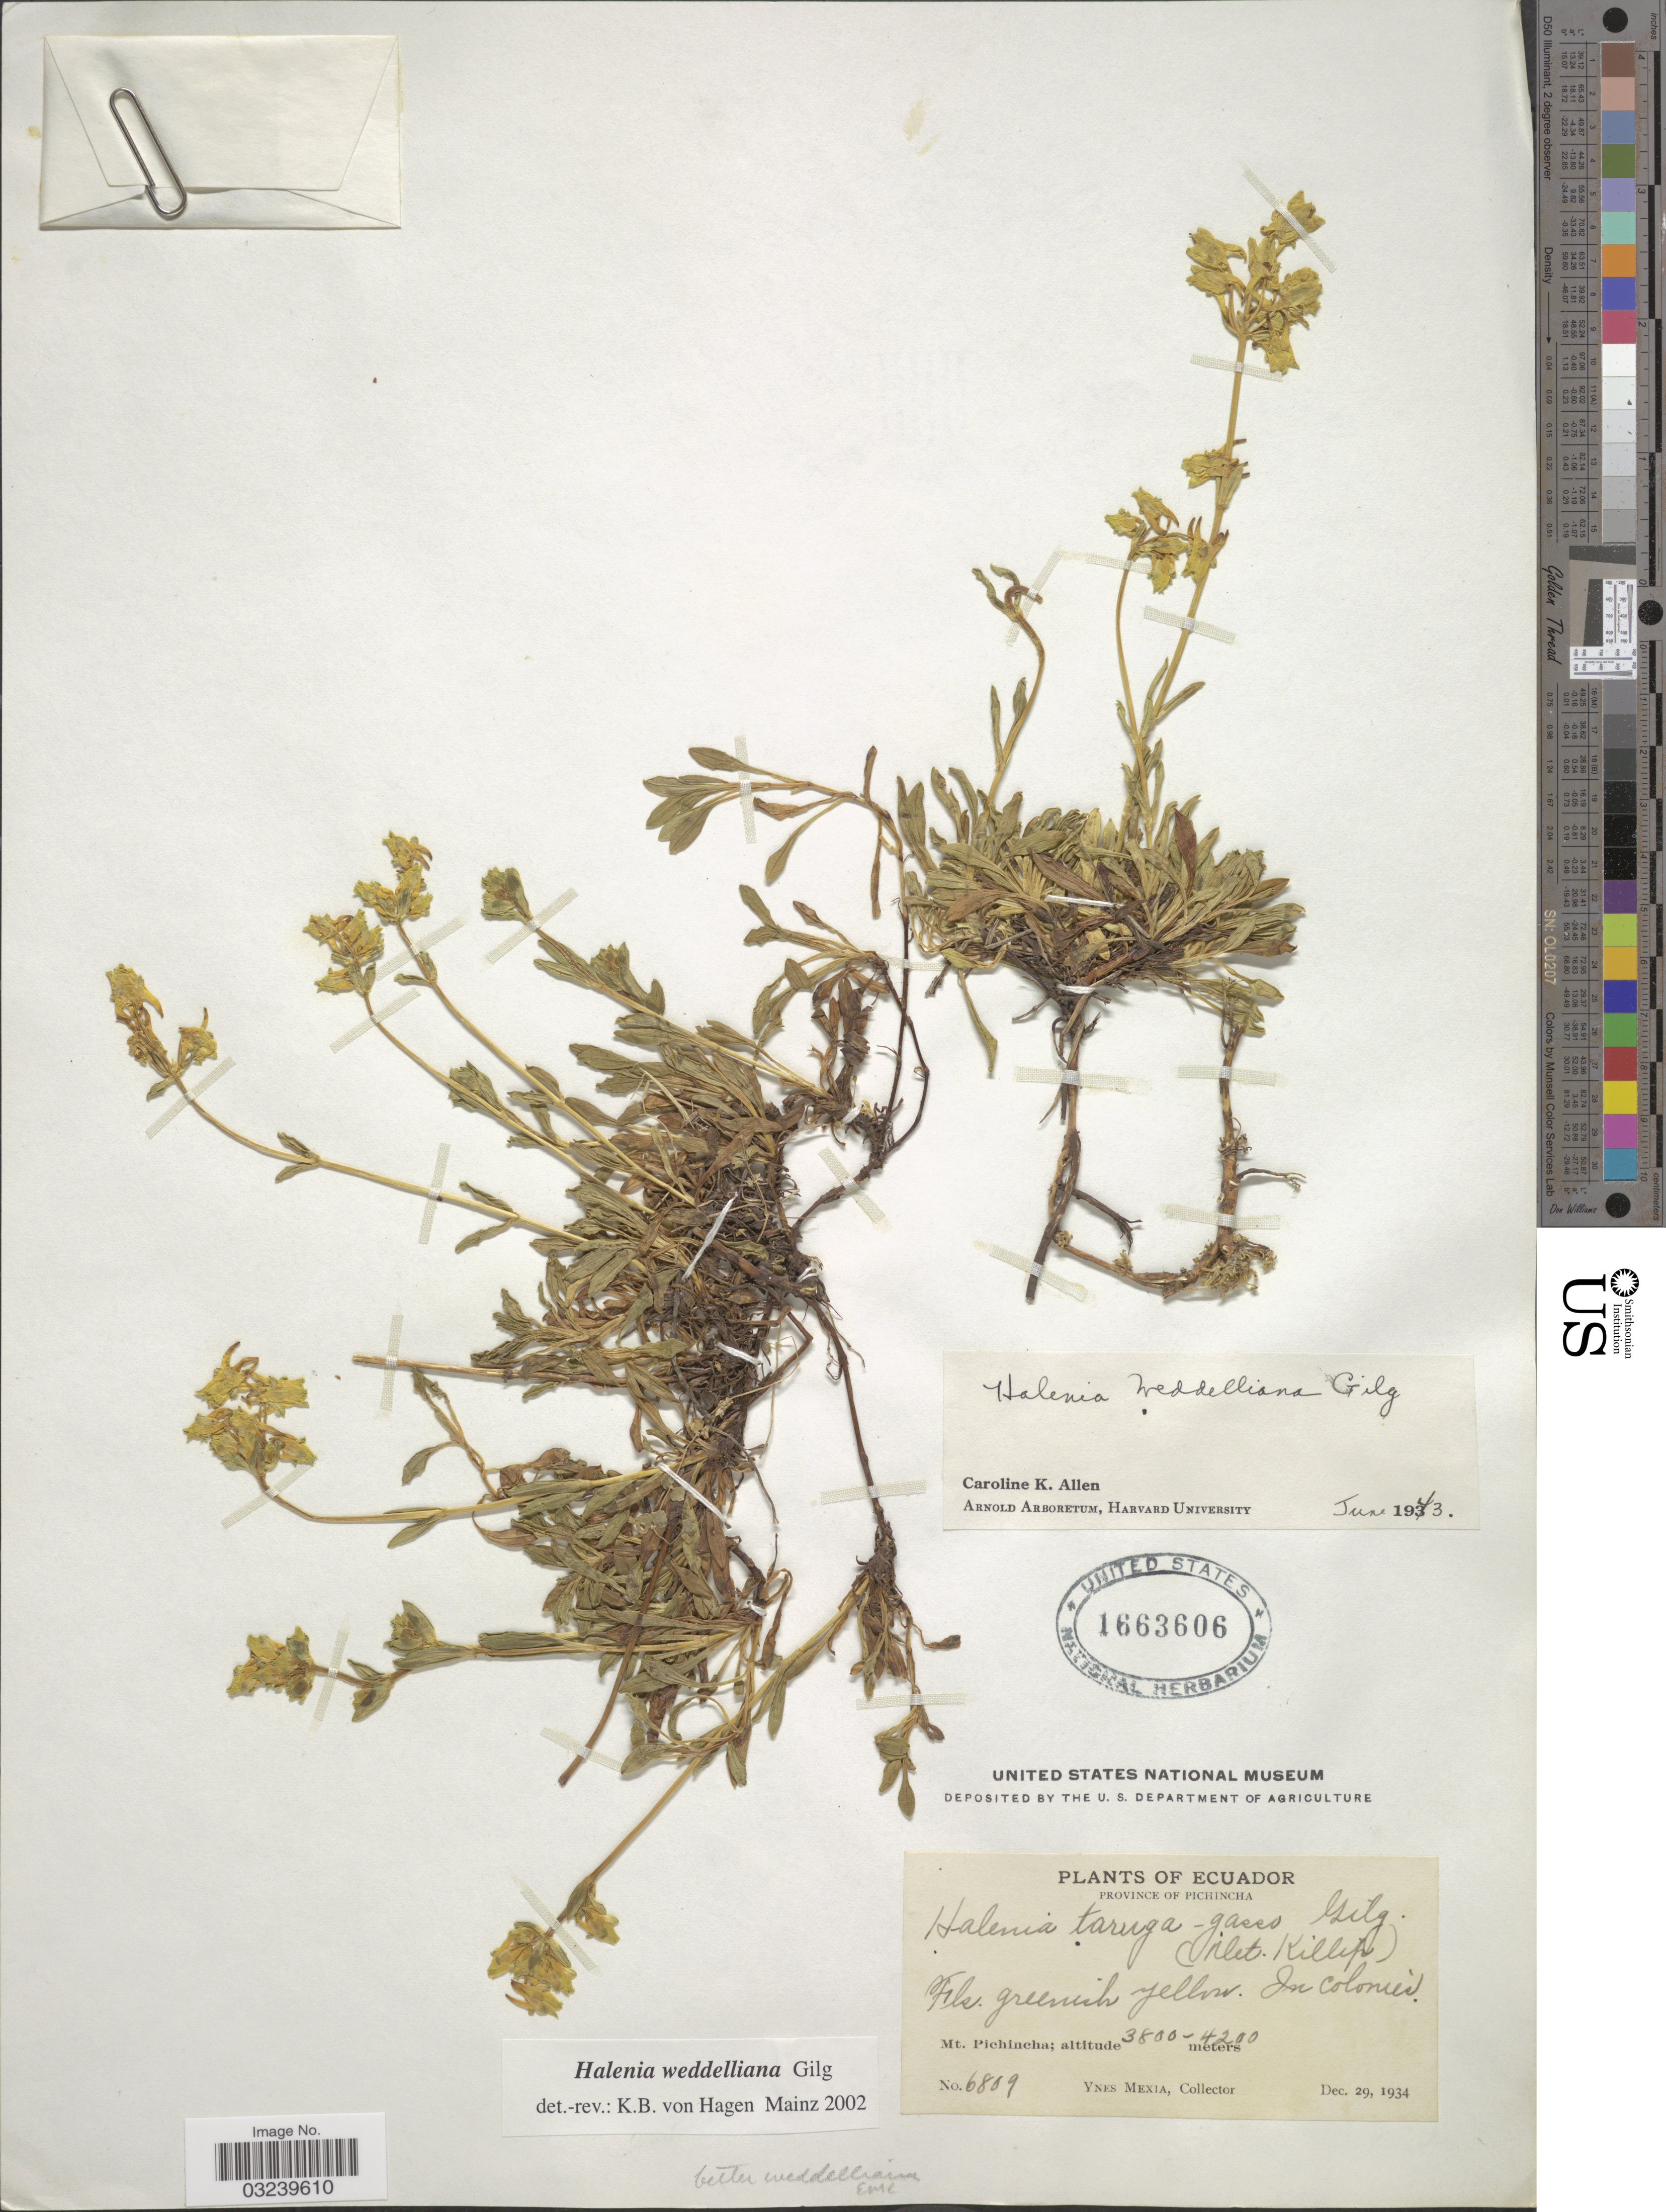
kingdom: Plantae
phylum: Tracheophyta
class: Magnoliopsida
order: Gentianales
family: Gentianaceae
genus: Halenia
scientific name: Halenia weddelliana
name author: Gilg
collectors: Y. Mexia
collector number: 6809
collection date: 1934-12-29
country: Ecuador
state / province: Pichincha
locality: Mt. Pichincha.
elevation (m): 3800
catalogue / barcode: US 1663606